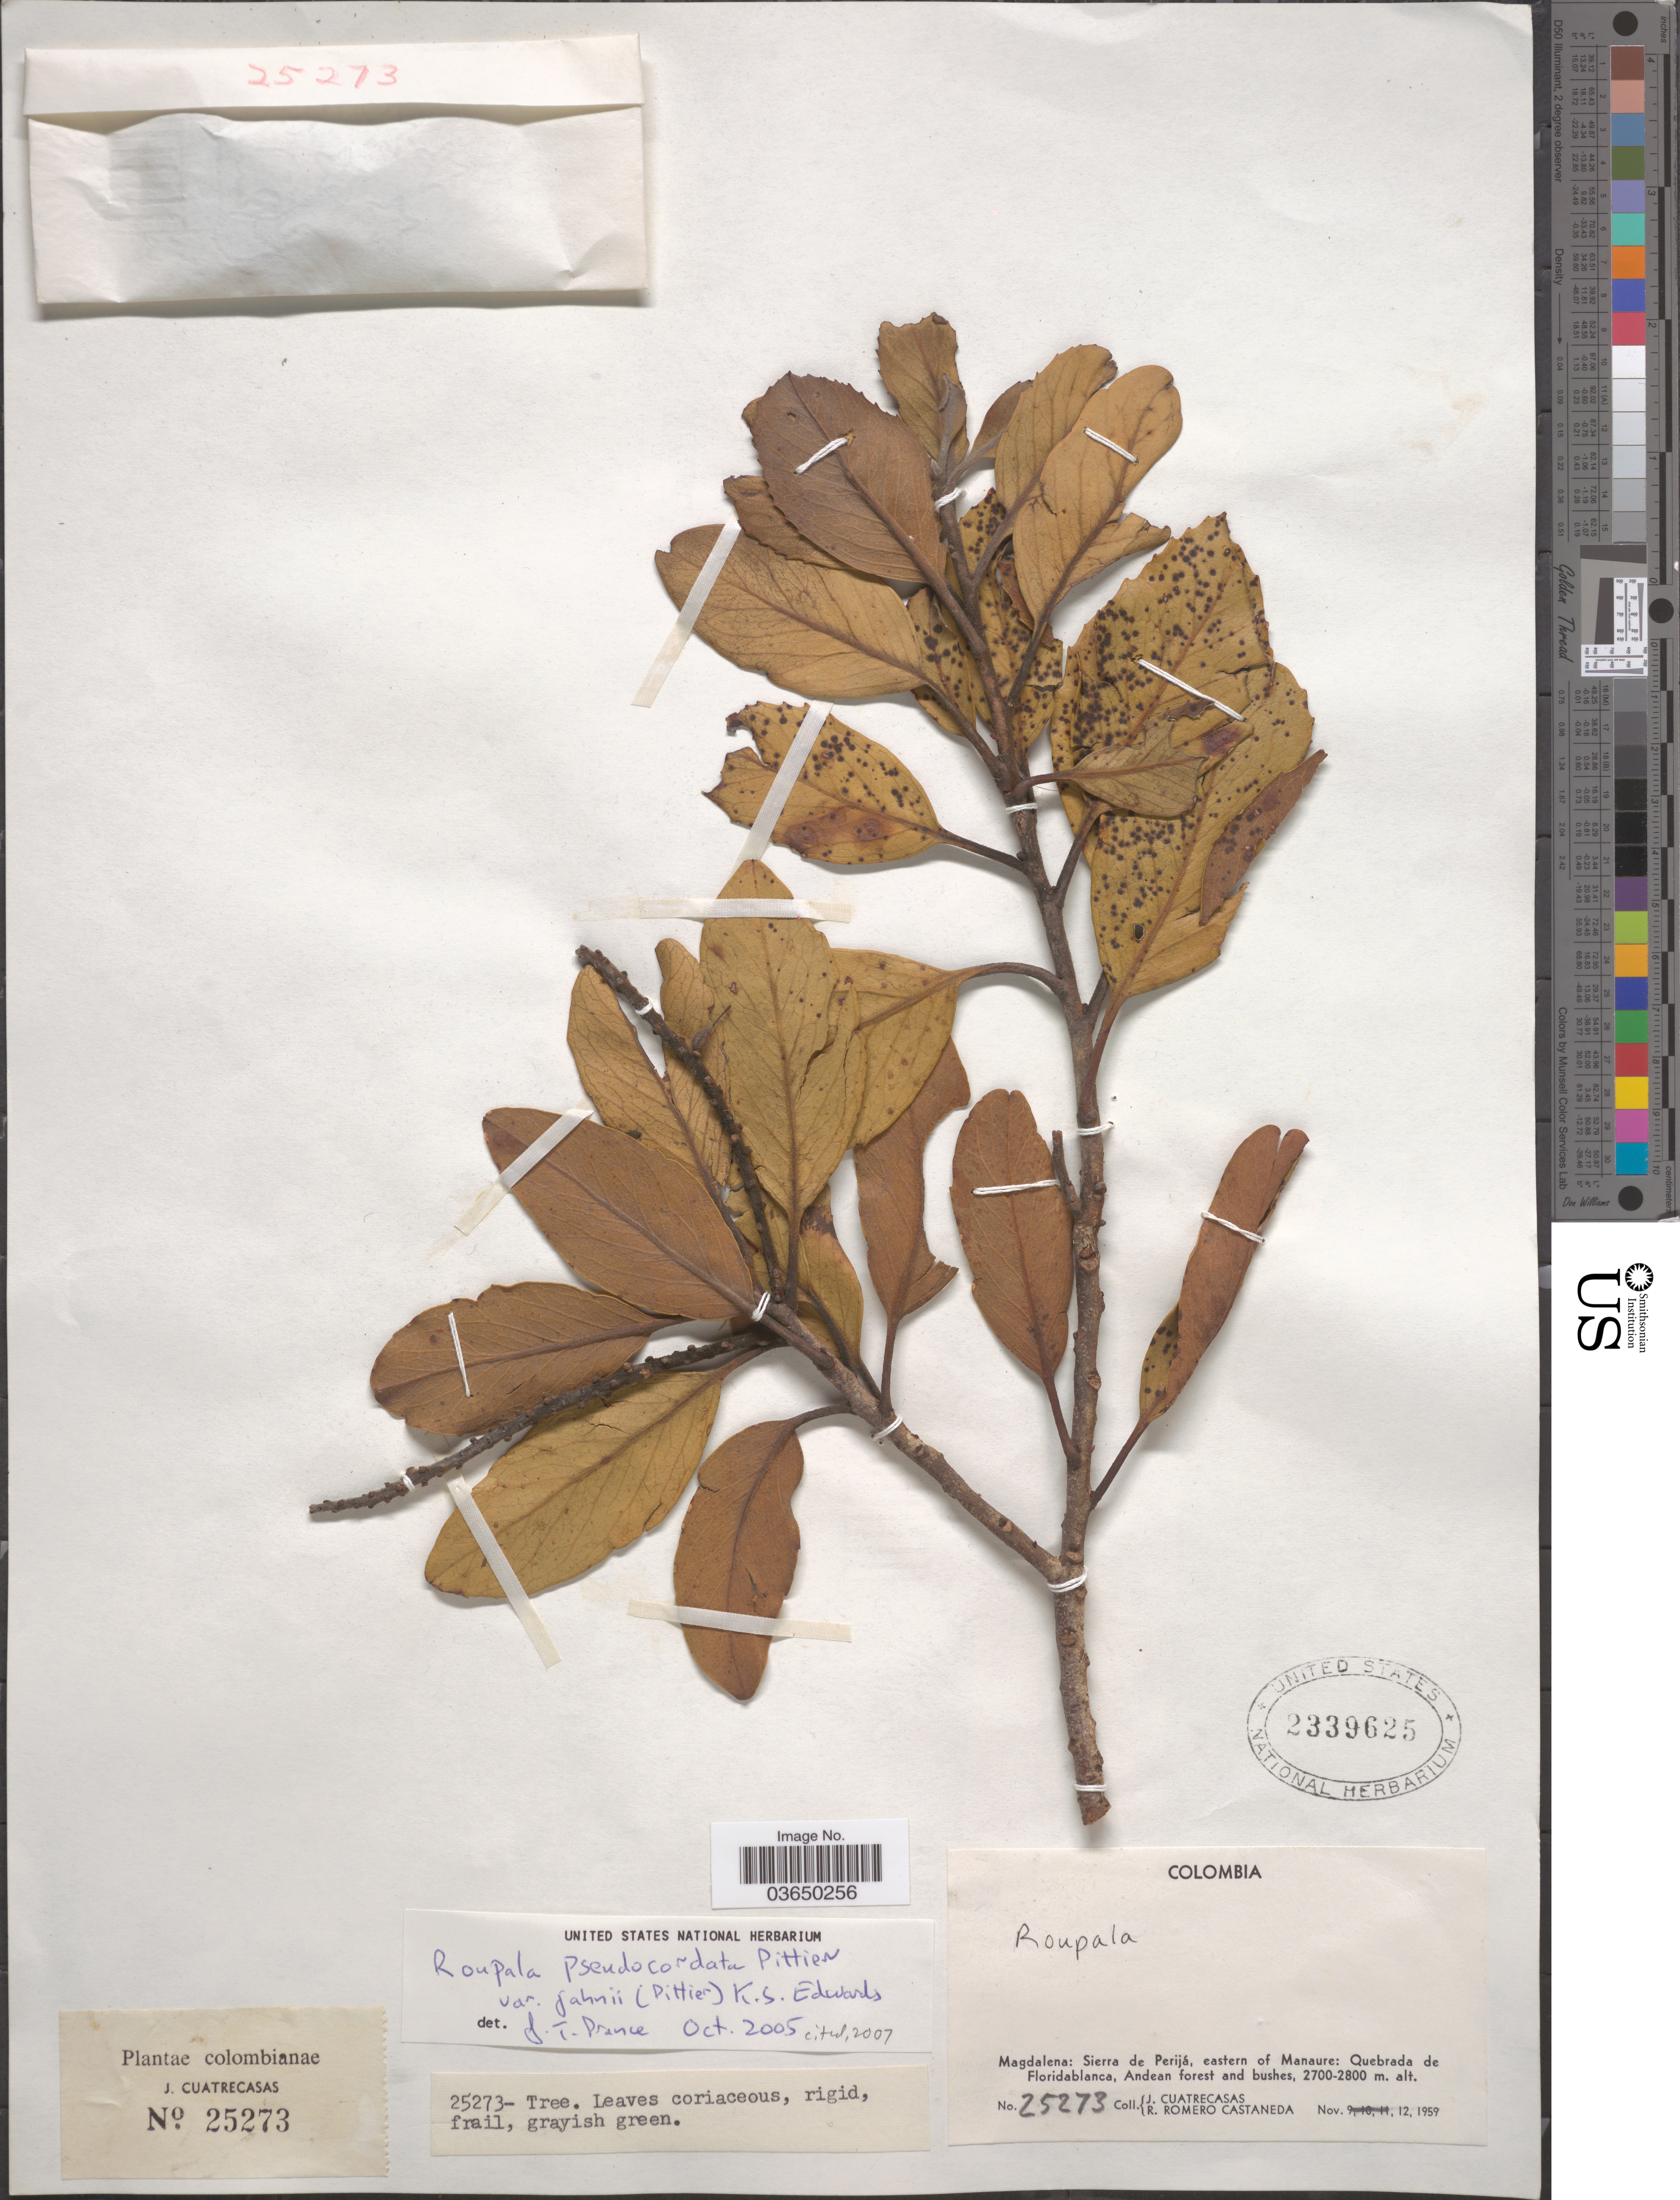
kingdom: Plantae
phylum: Tracheophyta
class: Magnoliopsida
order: Proteales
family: Proteaceae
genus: Roupala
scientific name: Roupala pseudocordata var. jahnii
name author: (Pittier) K.S. Edwards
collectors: J. Cuatrecasas & R. Romero Castañeda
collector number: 25273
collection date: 1959-11-12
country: Colombia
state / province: Magdalena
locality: Sierra de Perijá, eastern of Manaure: Quebrada de Floridablanca, Andean forest and bushes.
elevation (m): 2700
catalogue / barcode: US 2339625